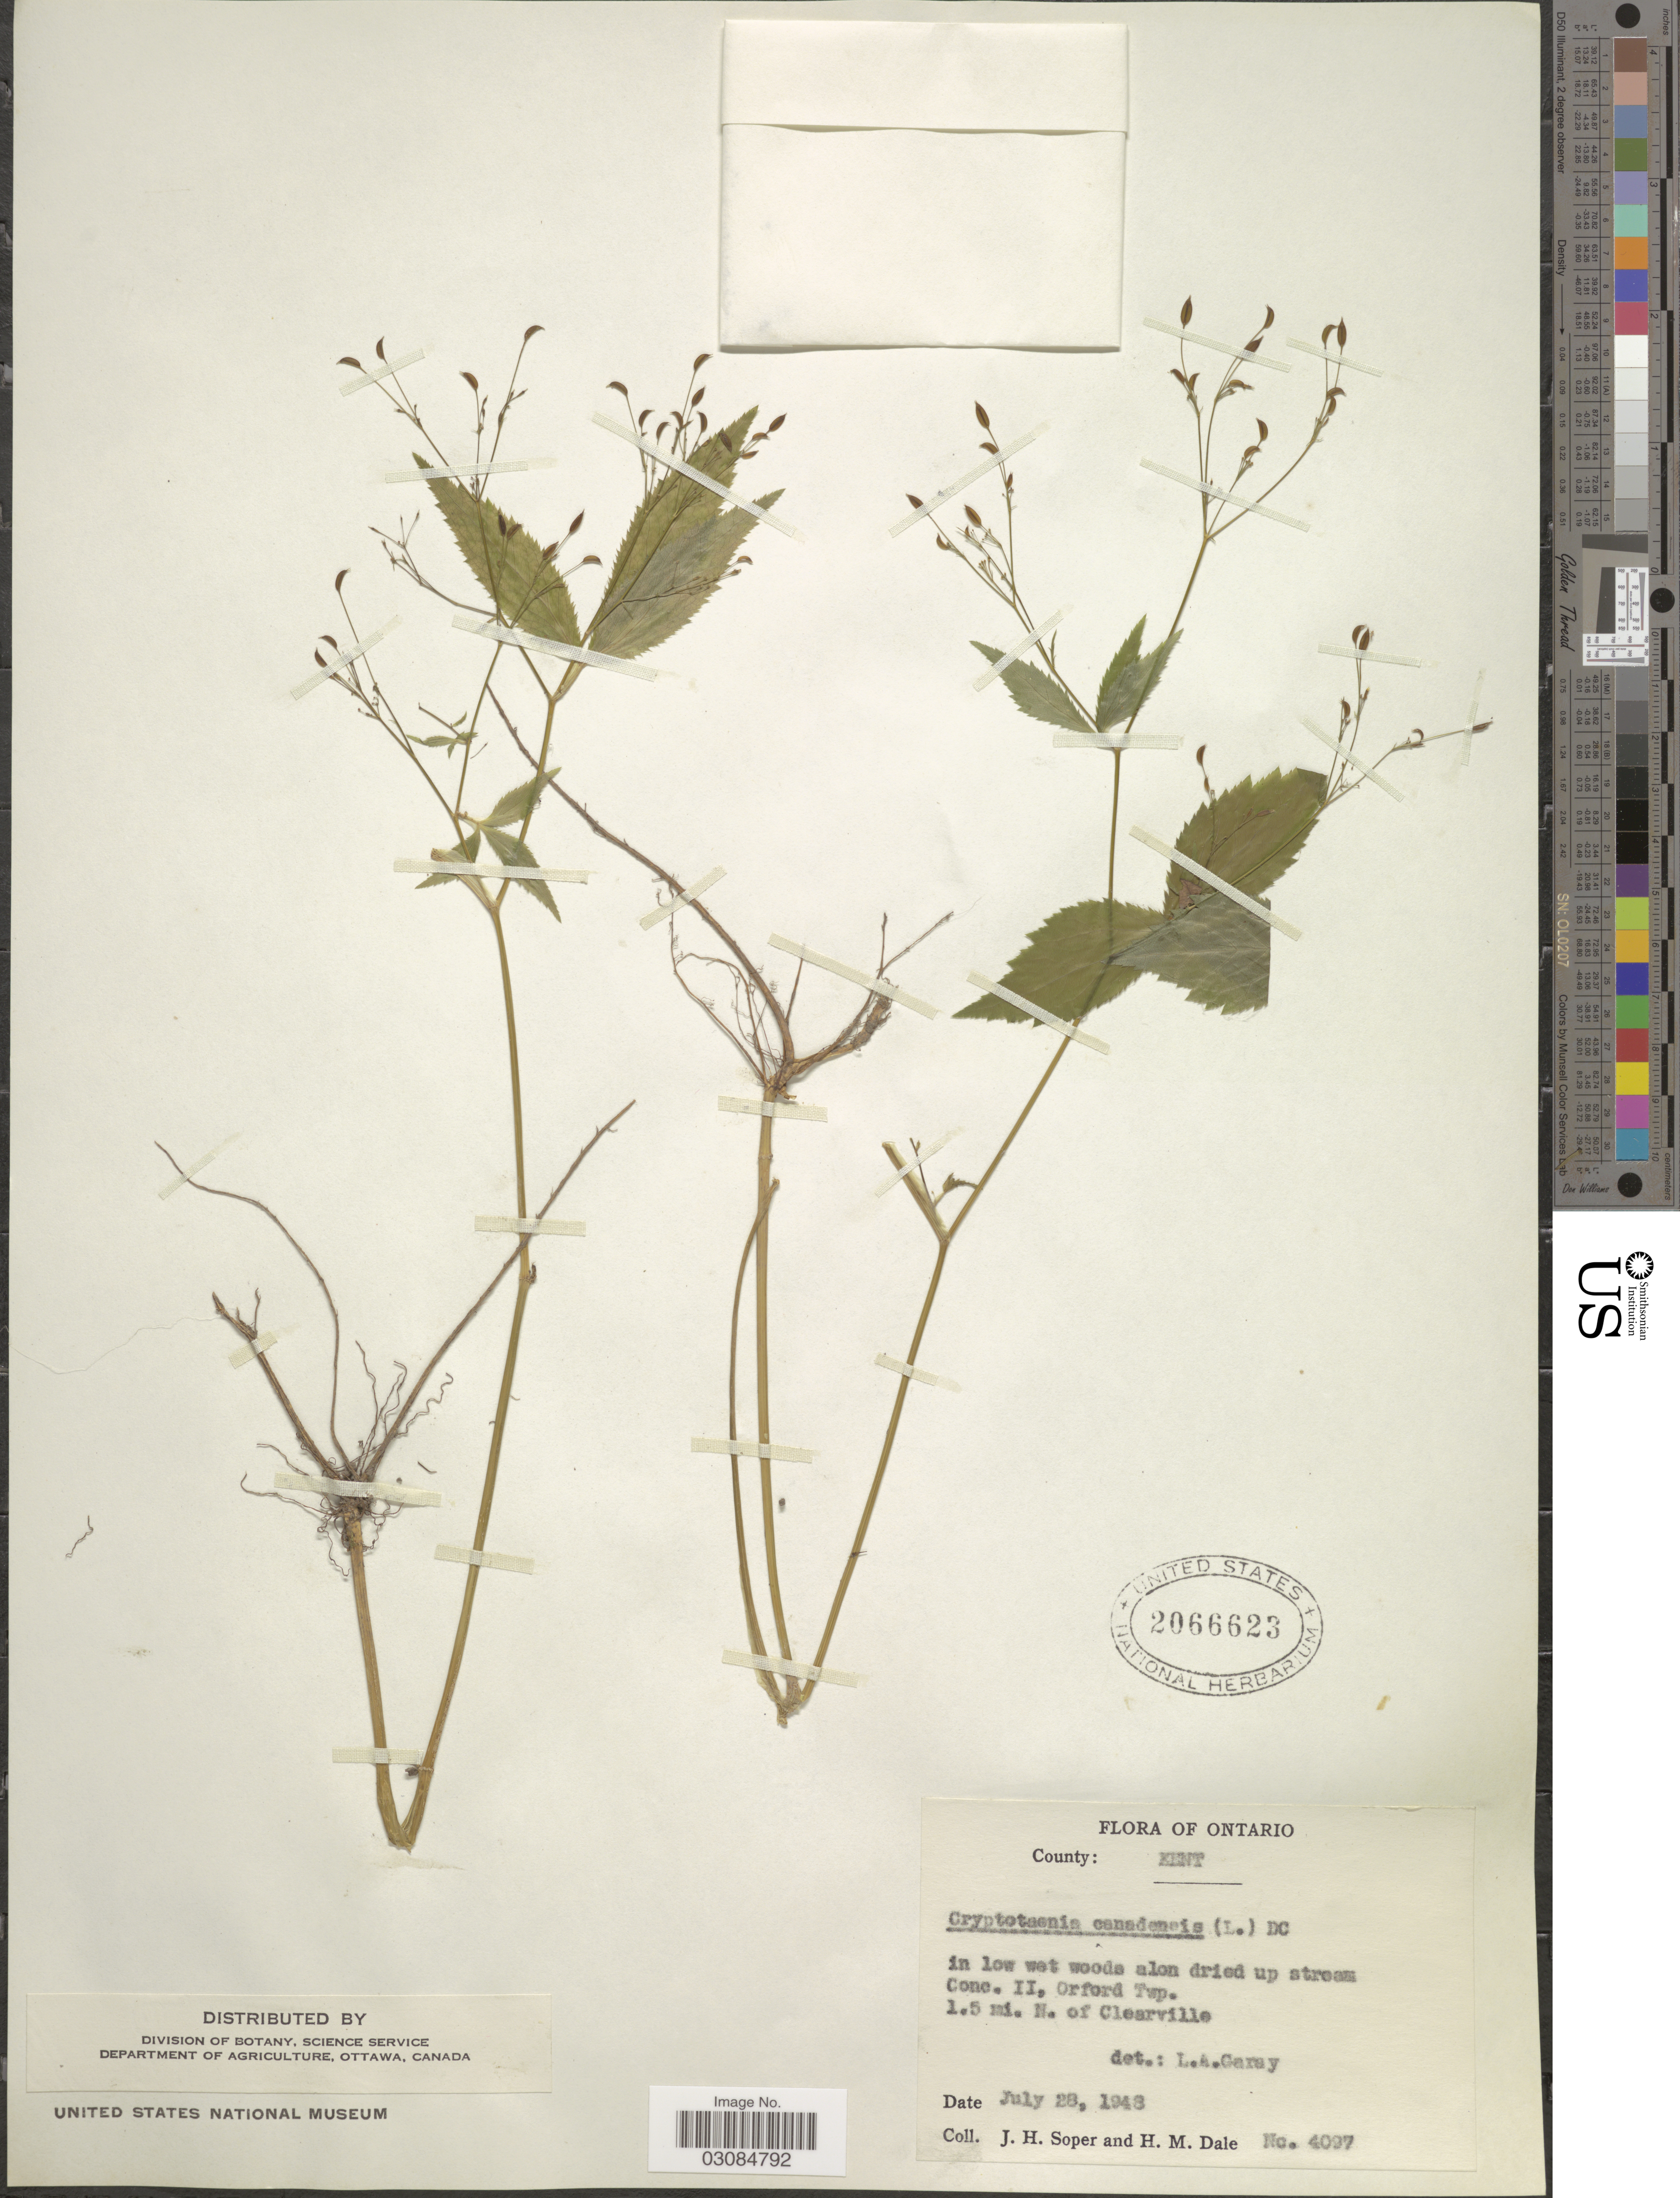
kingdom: Plantae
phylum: Tracheophyta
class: Magnoliopsida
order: Apiales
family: Apiaceae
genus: Cryptotaenia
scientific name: Cryptotaenia canadensis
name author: (L.) DC.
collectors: J. H. Soper & H. M. Dale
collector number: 4097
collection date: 1948-07-28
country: Canada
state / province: Ontario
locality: County: Kent. Conc. II, Orford Twp. 1.5 mi. N. of Clearville.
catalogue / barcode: US 2066623